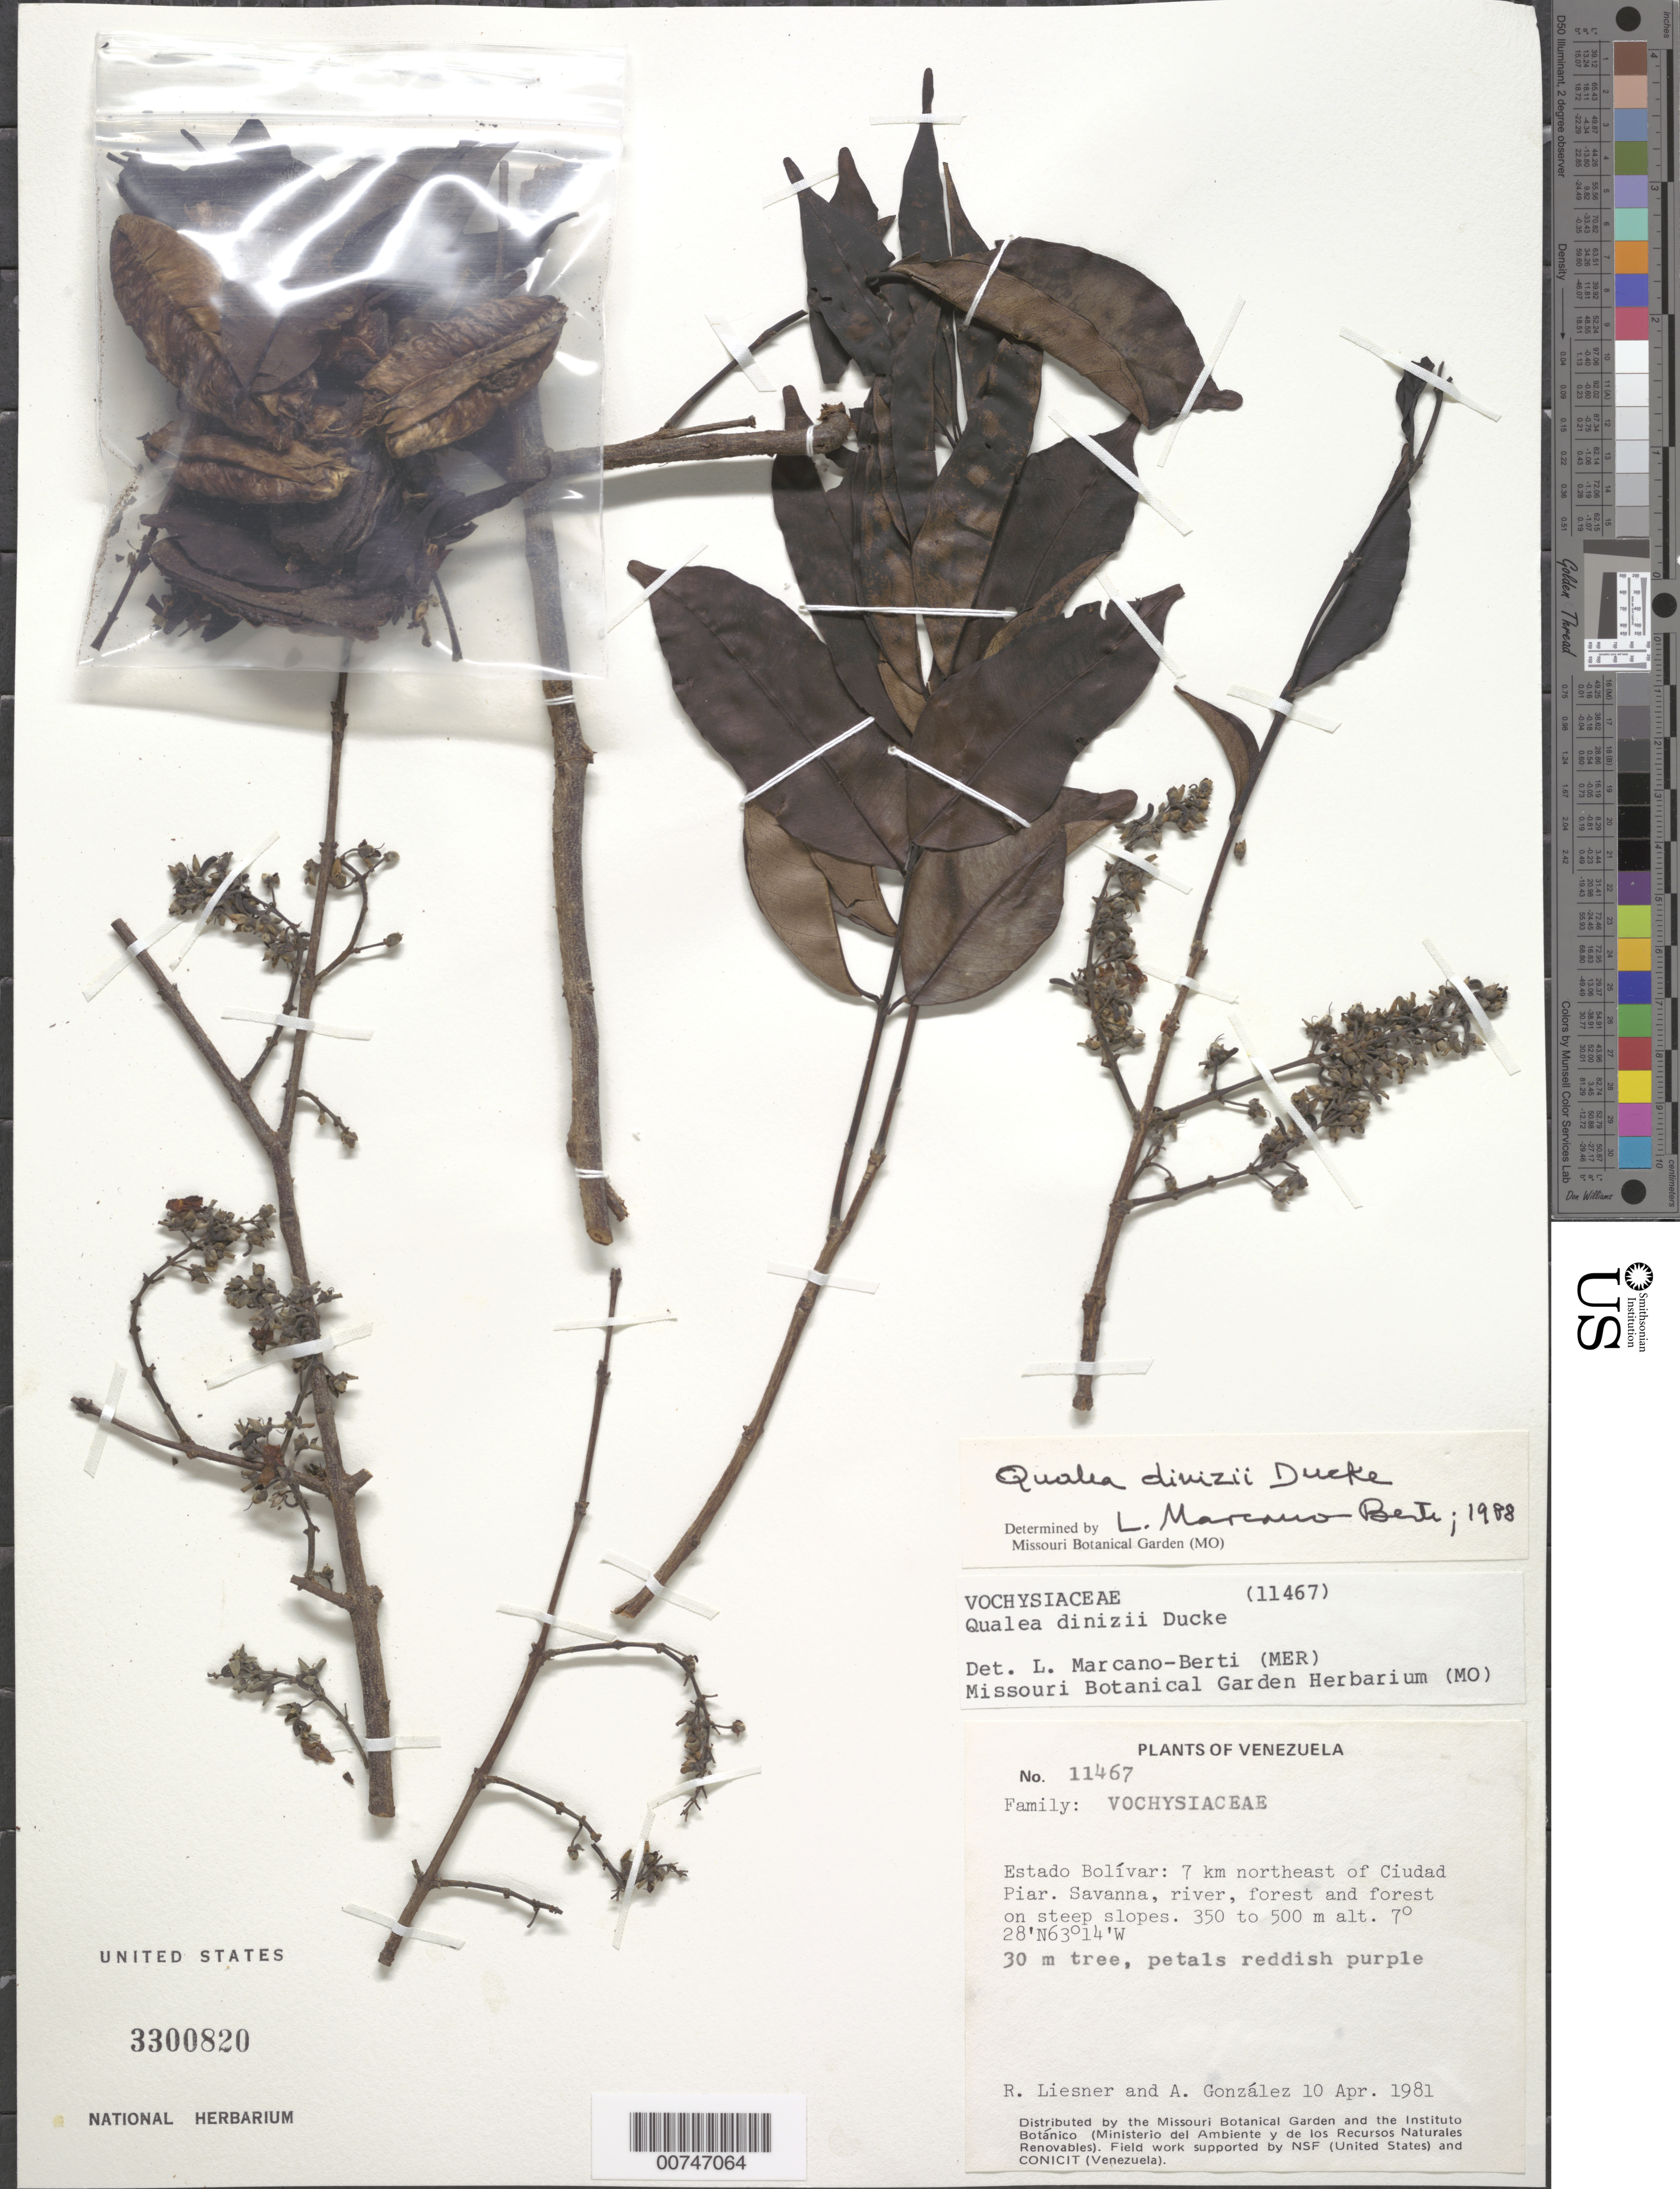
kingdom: Plantae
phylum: Tracheophyta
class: Magnoliopsida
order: Myrtales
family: Vochysiaceae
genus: Qualea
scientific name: Qualea dinizii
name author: Ducke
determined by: Marcano-Berti, L.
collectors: R. L. Liesner & A. C. González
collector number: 11467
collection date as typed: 10-Apr-81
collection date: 1981-04-10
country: Venezuela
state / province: Bolívar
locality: Ciudad Piar, 7 km NE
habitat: Savanna, river, forest and forest on steep slopes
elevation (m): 350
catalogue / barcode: US 3300820